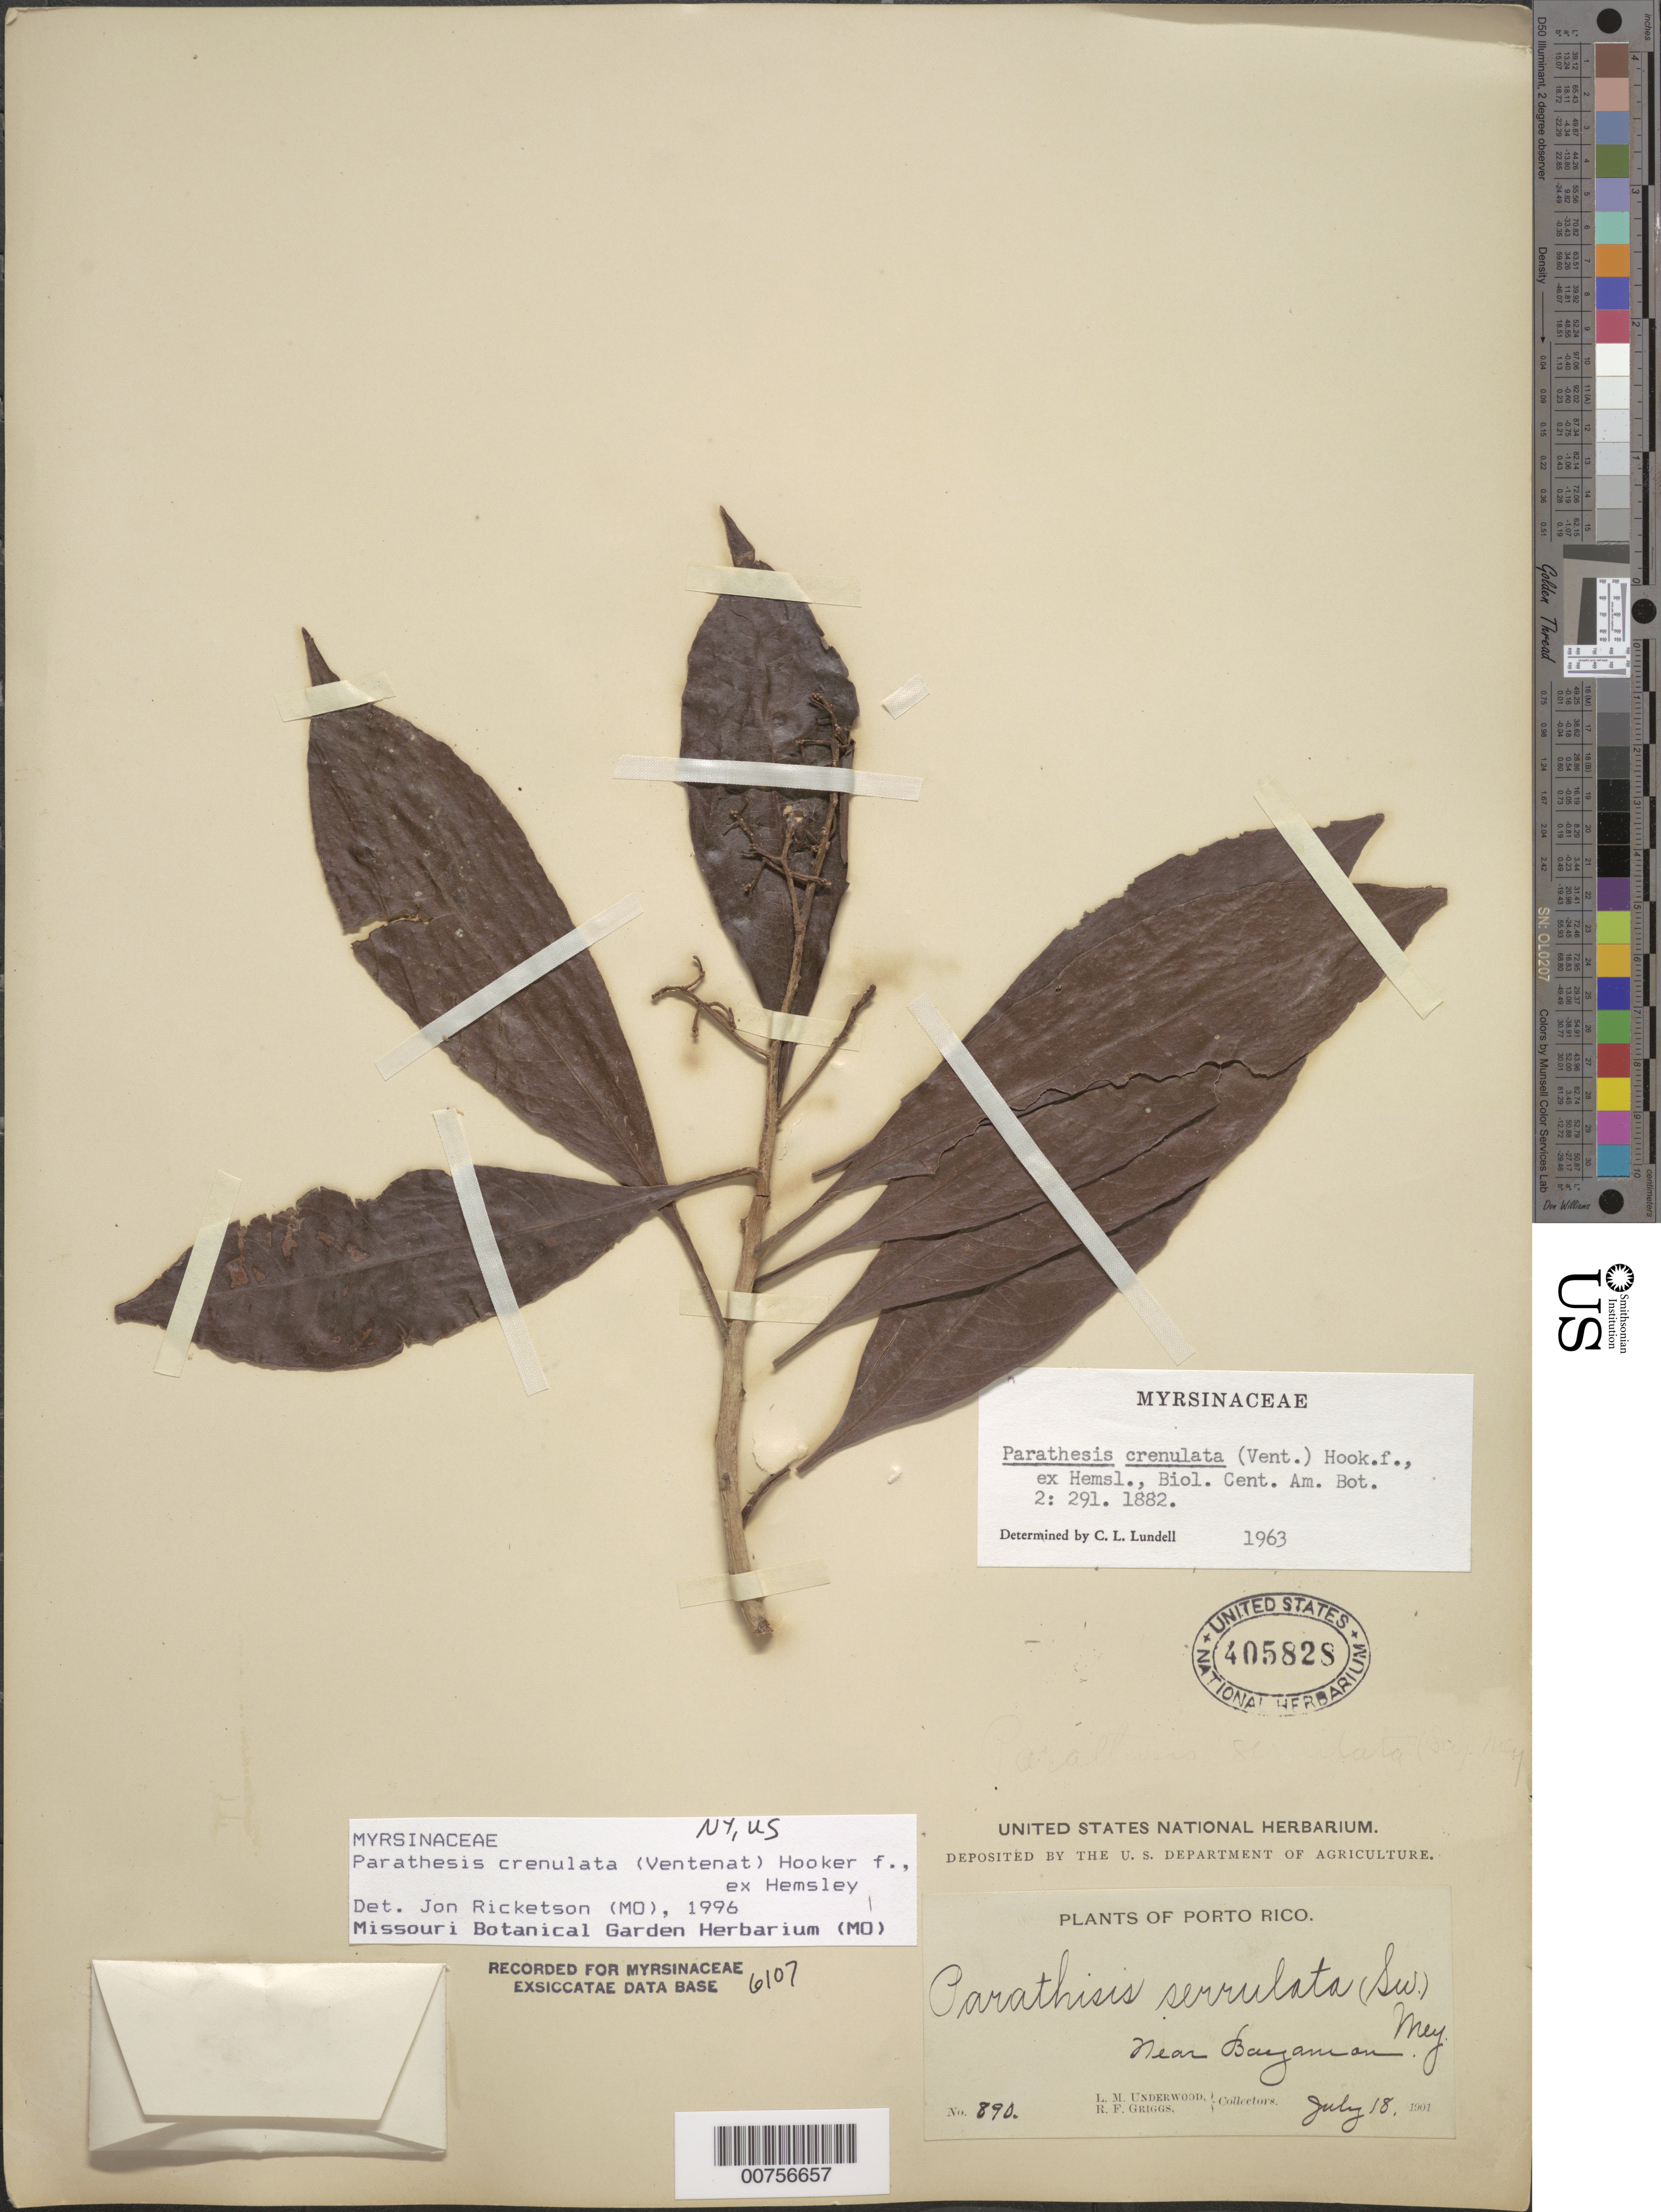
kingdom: Plantae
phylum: Tracheophyta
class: Magnoliopsida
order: Ericales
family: Primulaceae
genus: Parathesis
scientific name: Parathesis crenulata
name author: (Vent.) Hook. f. ex Hemsl.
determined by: Ricketson, Jon M., (MO), Missouri Botanical Garden (UNITED STATES)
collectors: L. M. Underwood & R. F. Griggs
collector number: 890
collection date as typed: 18 Jul 1901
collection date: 1901-07-18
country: Puerto Rico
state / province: Bayamón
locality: Near Bayamón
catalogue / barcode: US 405828